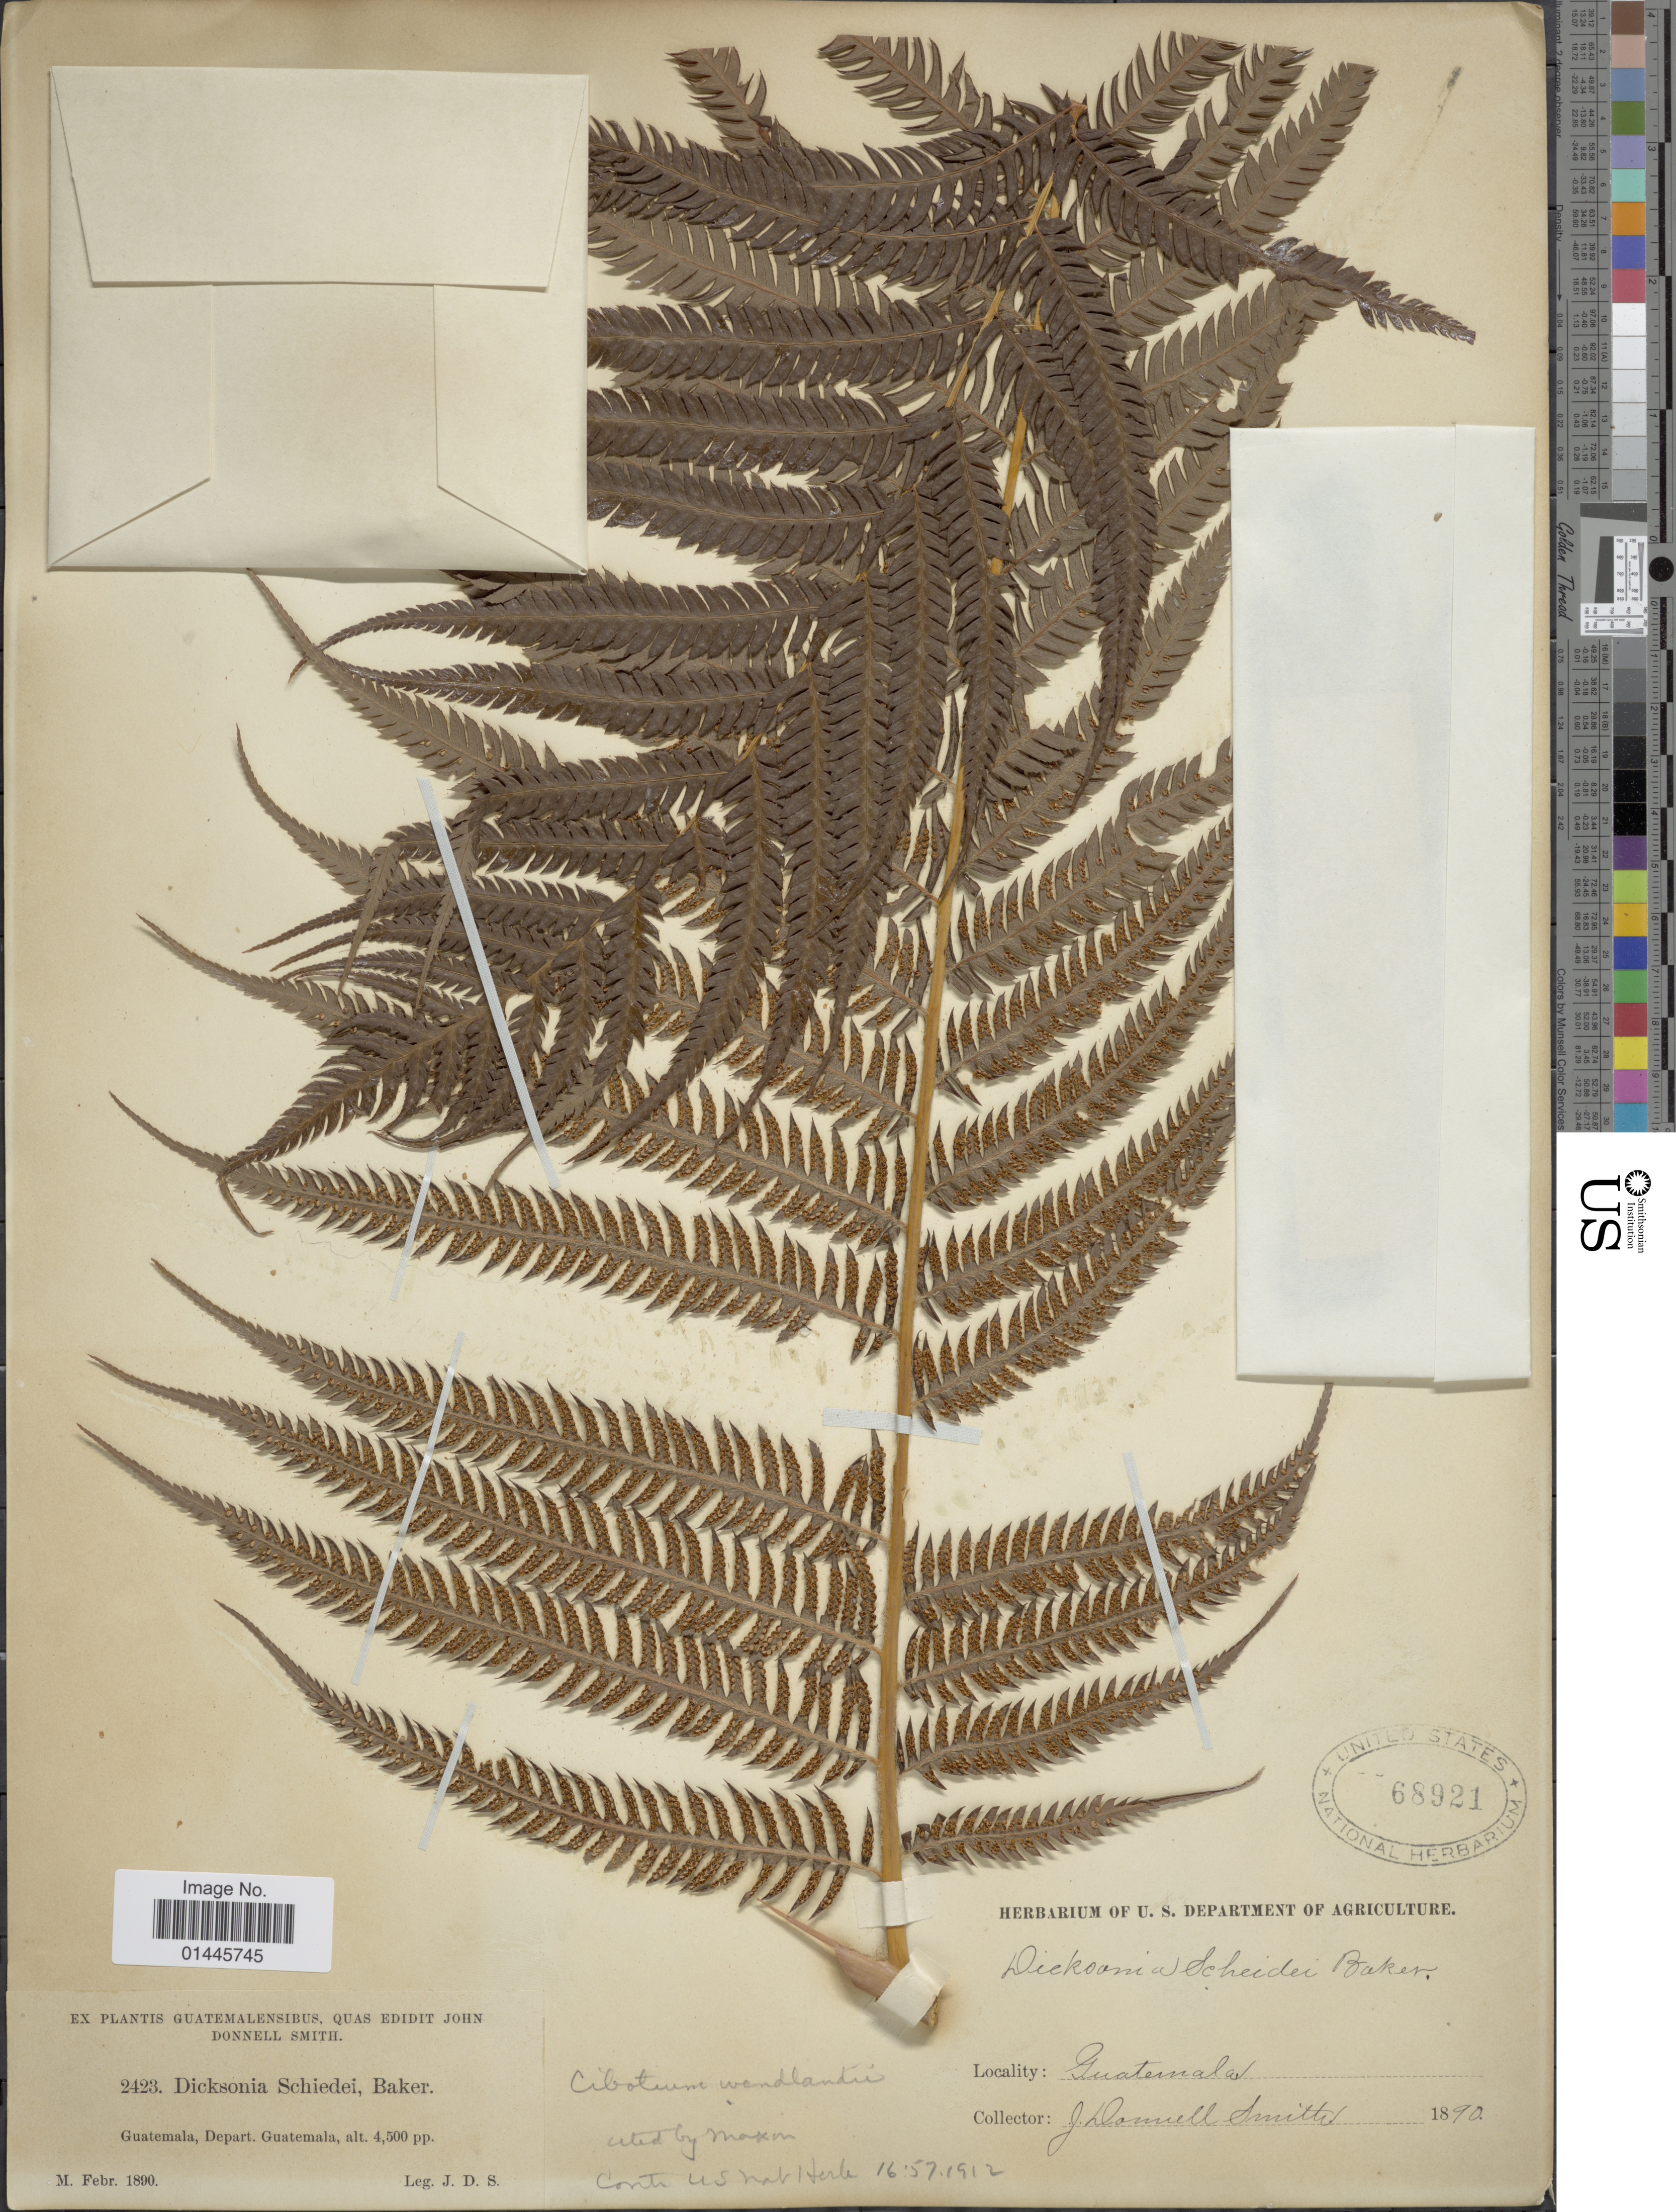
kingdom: Plantae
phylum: Tracheophyta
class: Polypodiopsida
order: Cyatheales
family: Cibotiaceae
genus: Cibotium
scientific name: Cibotium regale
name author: Verschaff. & Lem.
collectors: J. Donnell Smith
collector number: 2423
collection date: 1890-02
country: Guatemala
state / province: Guatemala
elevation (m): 1372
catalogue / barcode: US 68921